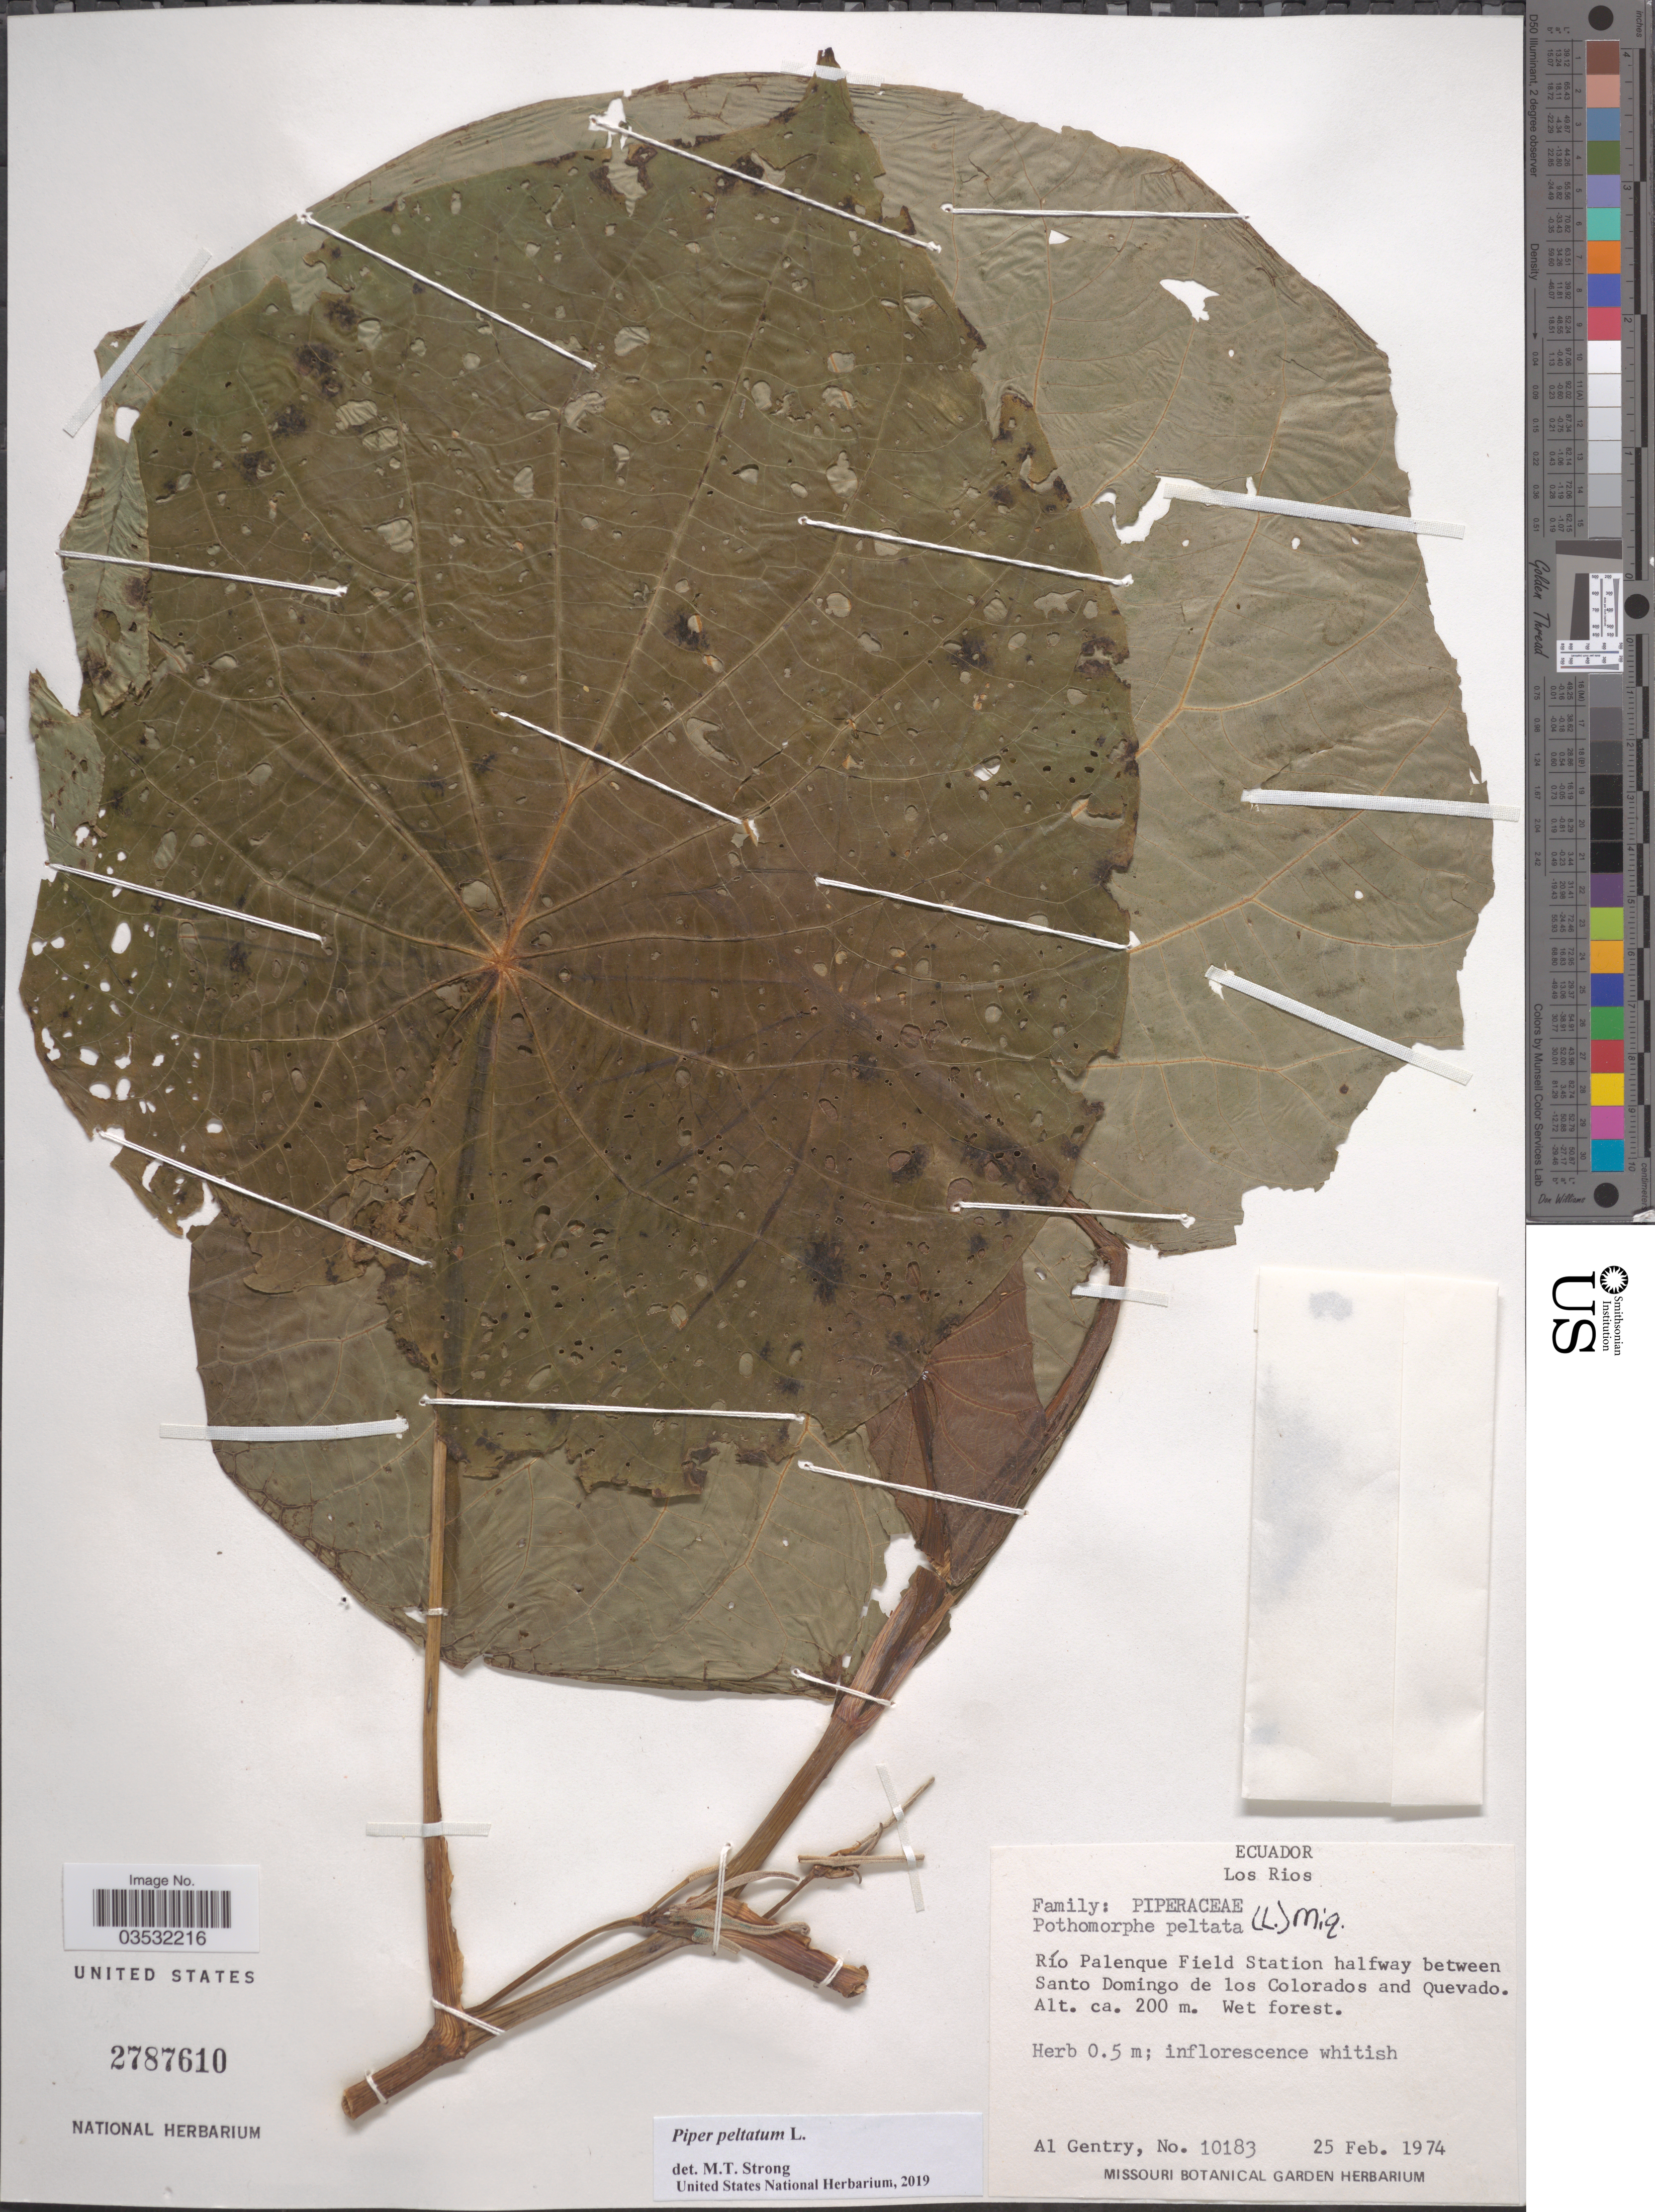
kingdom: Plantae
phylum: Tracheophyta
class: Magnoliopsida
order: Piperales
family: Piperaceae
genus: Piper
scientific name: Piper peltatum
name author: L.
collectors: A. H. Gentry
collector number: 10183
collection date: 1974-02-25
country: Ecuador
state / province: Los Ríos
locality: Río Palenque Field Station halfway between Santo Domingo de los Colorados and Quevado.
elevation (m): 200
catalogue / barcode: US 2787610